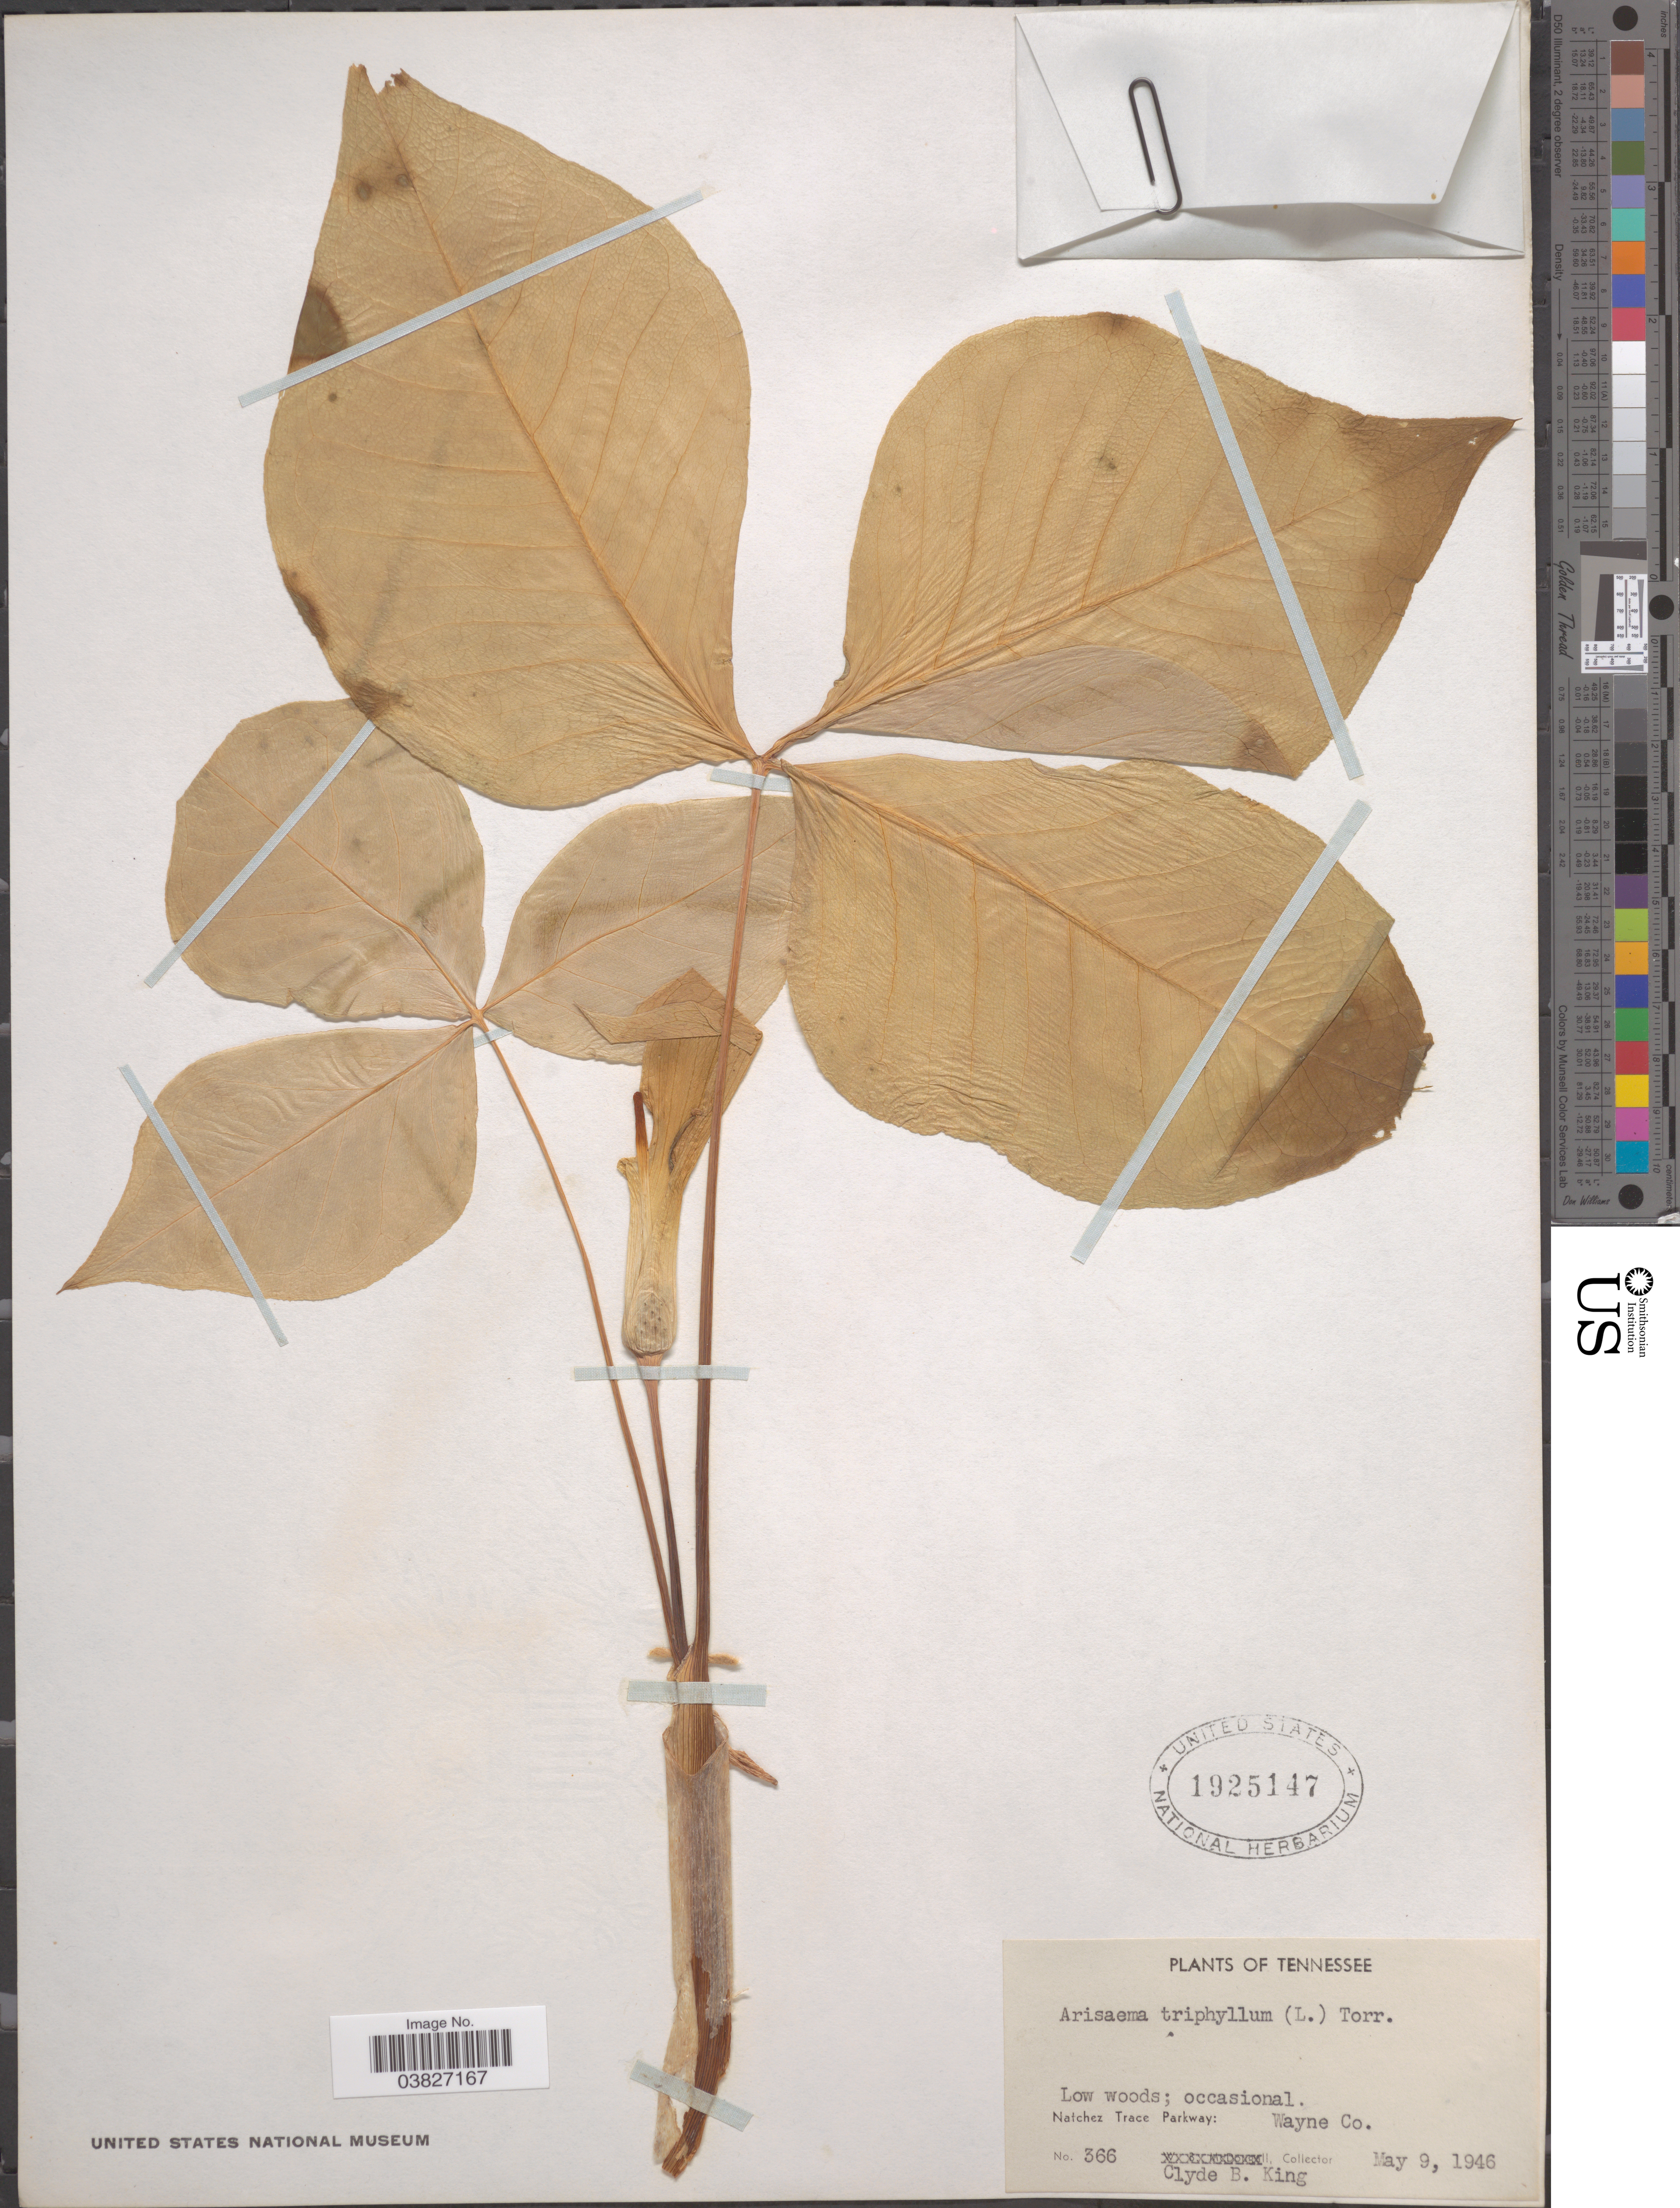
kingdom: Plantae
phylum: Tracheophyta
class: Liliopsida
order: Alismatales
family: Araceae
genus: Arisaema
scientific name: Arisaema triphyllum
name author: (L.) Schott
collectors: C. King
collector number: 366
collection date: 1946-05-09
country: United States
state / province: Tennessee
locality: Natchez Trace Parkway: Wayne Co.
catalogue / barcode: US 1925147